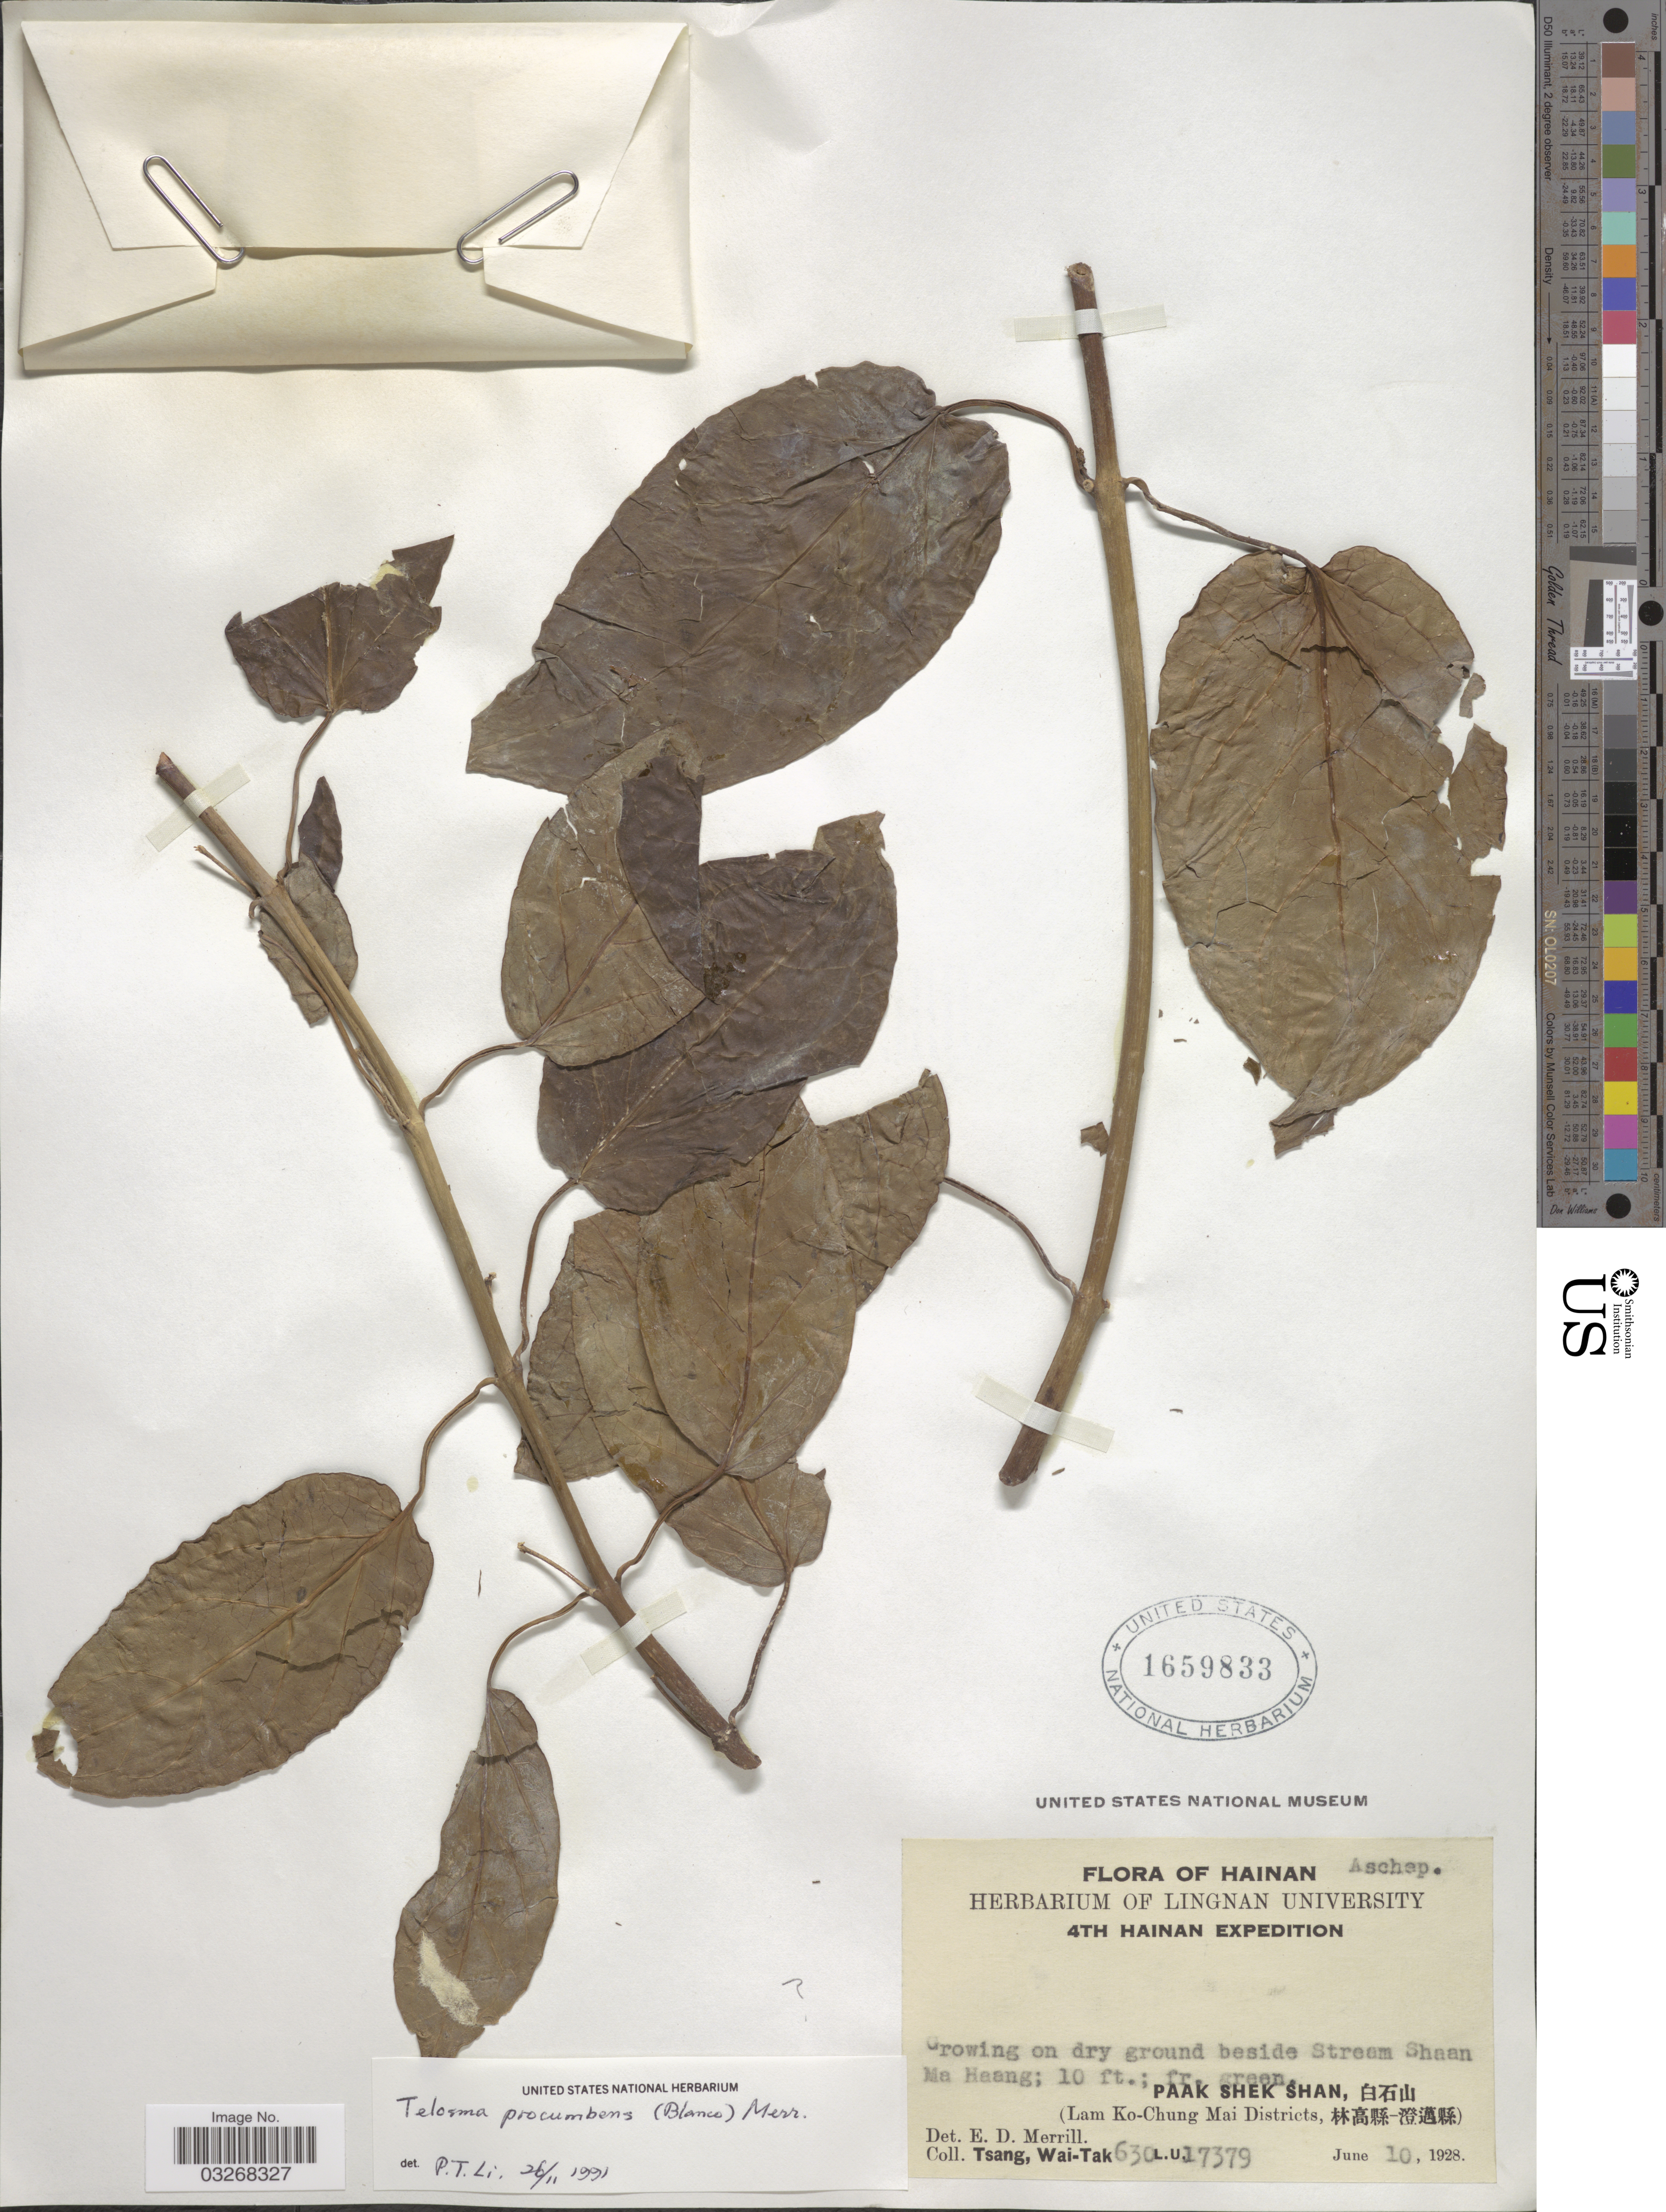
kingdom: Plantae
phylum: Tracheophyta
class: Magnoliopsida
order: Gentianales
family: Apocynaceae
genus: Telosma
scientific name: Telosma procumbens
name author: (Blanco) Merr.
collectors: W. T. Tsang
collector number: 630L.U.17379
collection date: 1928-06-10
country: China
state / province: Hainan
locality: Beside Stream Shaan Ma Haang. Paak Shek Shan, X. (Lam Ko-Chung Mai Districts, X).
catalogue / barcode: US 1659833